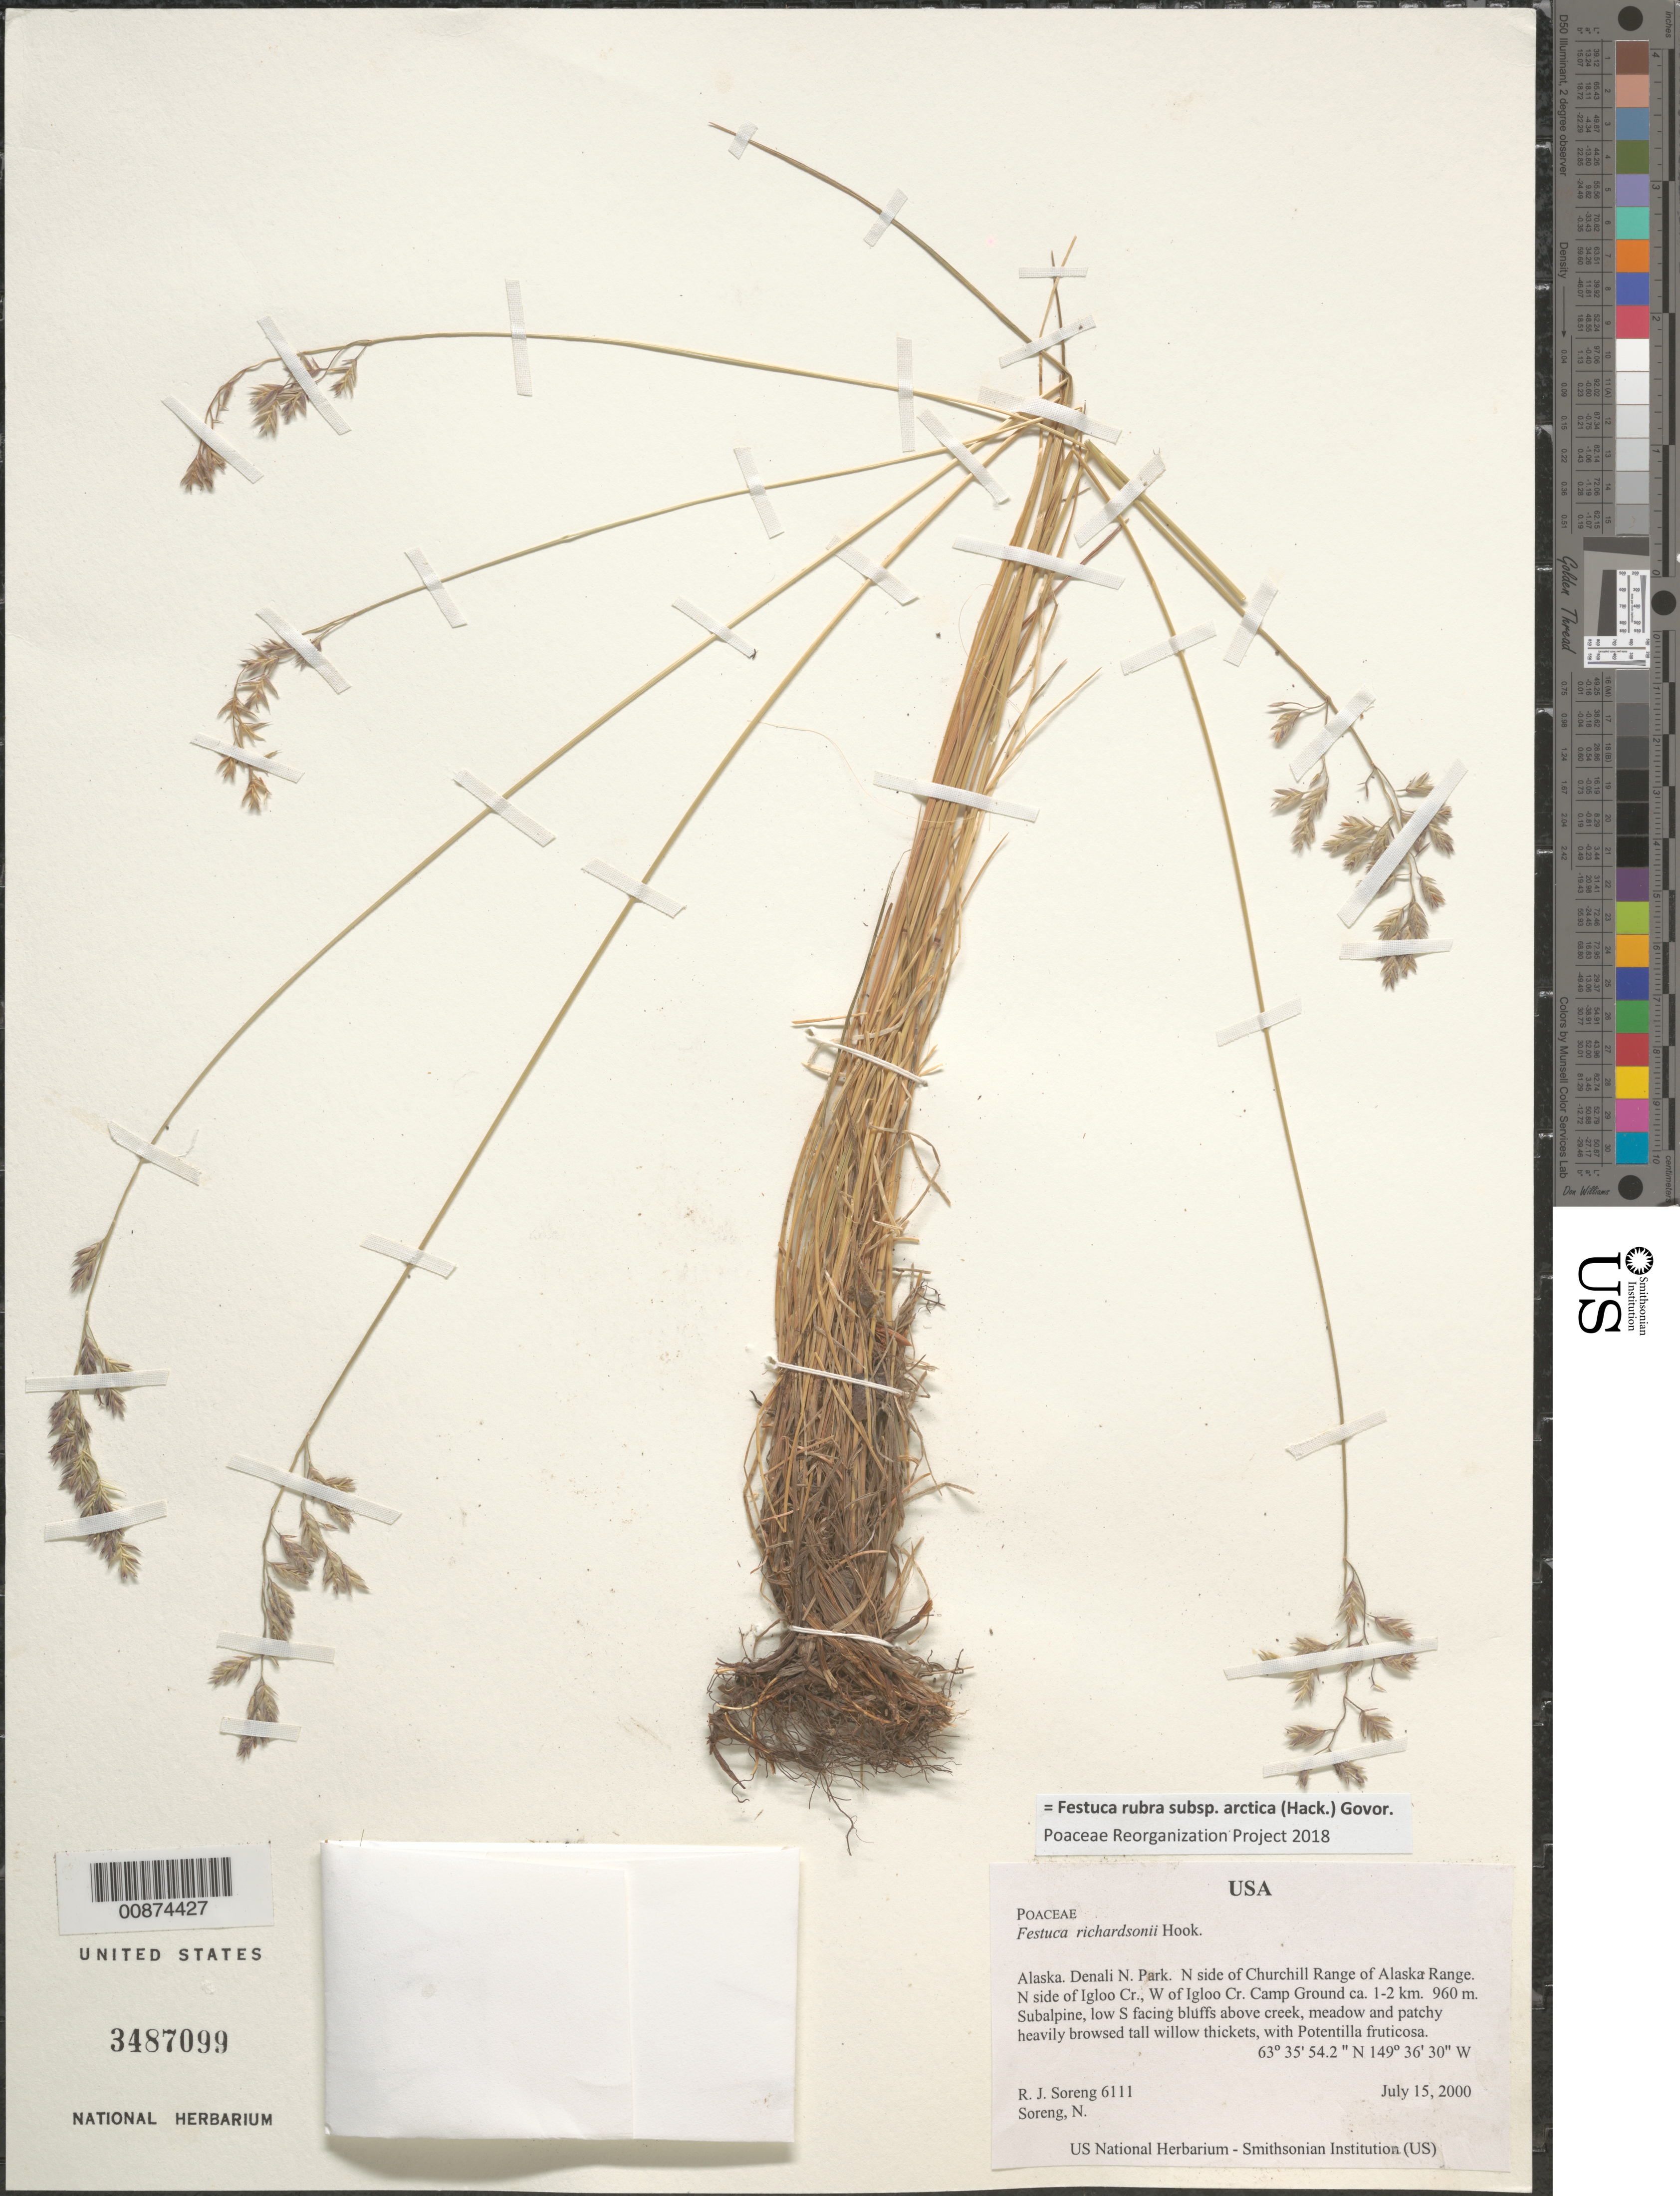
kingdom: Plantae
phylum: Tracheophyta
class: Liliopsida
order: Poales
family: Poaceae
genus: Festuca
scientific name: Festuca rubra subsp. arctica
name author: (Hack.) Govor.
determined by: Poaceae Reorganization Project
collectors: R. J. Soreng & N. L. Soreng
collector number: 6111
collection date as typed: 15 Jul 2000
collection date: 2000-07-15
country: United States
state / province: Alaska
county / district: Denali N. Park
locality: N side of Churchill Range of Alaska Range. N side of Igloo Cr., W of Igloo Cr. Camp Ground ca. 1-2 km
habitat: Subalpine, low S facing bluffs above creek, meadow and patchy heavily browsed tall willow thickets, with Potentilla fruticosa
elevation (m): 960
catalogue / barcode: US 3487099